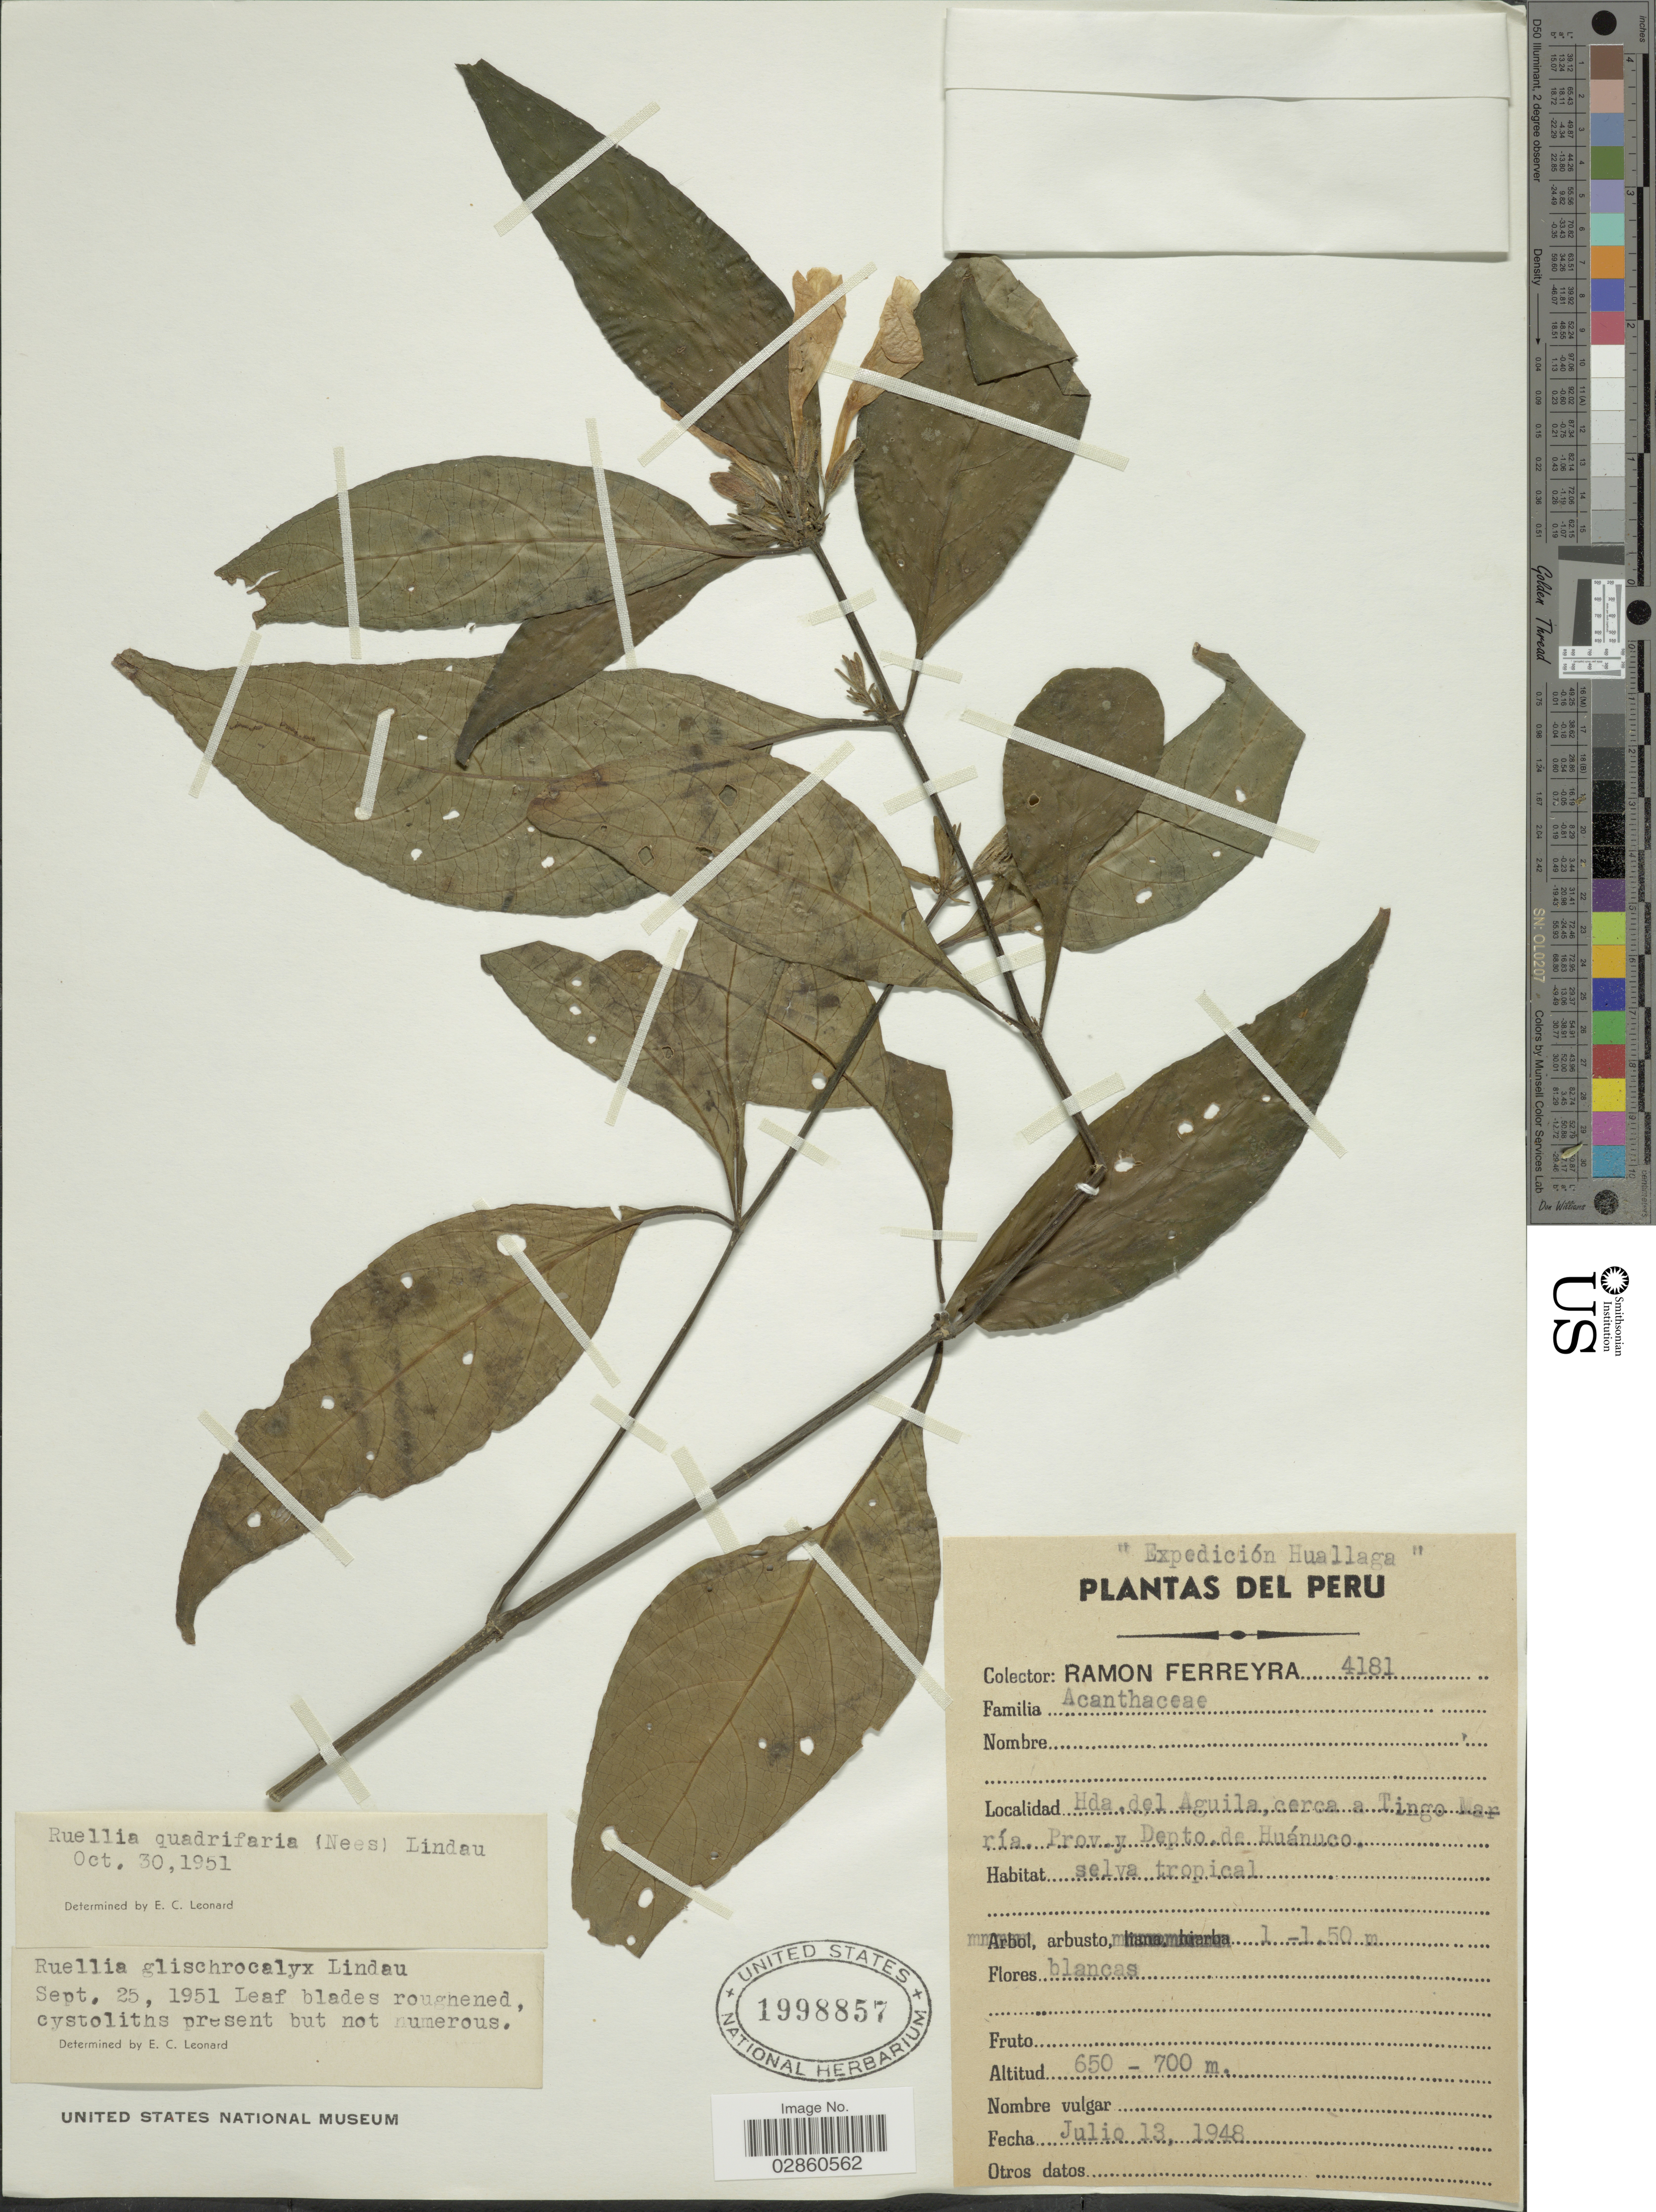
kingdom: Plantae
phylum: Tracheophyta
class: Magnoliopsida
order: Lamiales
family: Acanthaceae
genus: Ruellia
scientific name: Ruellia glischrocalyx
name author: Lindau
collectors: R. A. Ferreyra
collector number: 4181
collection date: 1948-07-13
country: Peru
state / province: Huánuco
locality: Hda. del Aguila, cerca a Tingo María. Prov. y Depto. de Huánuco.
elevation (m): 650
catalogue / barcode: US 1998857